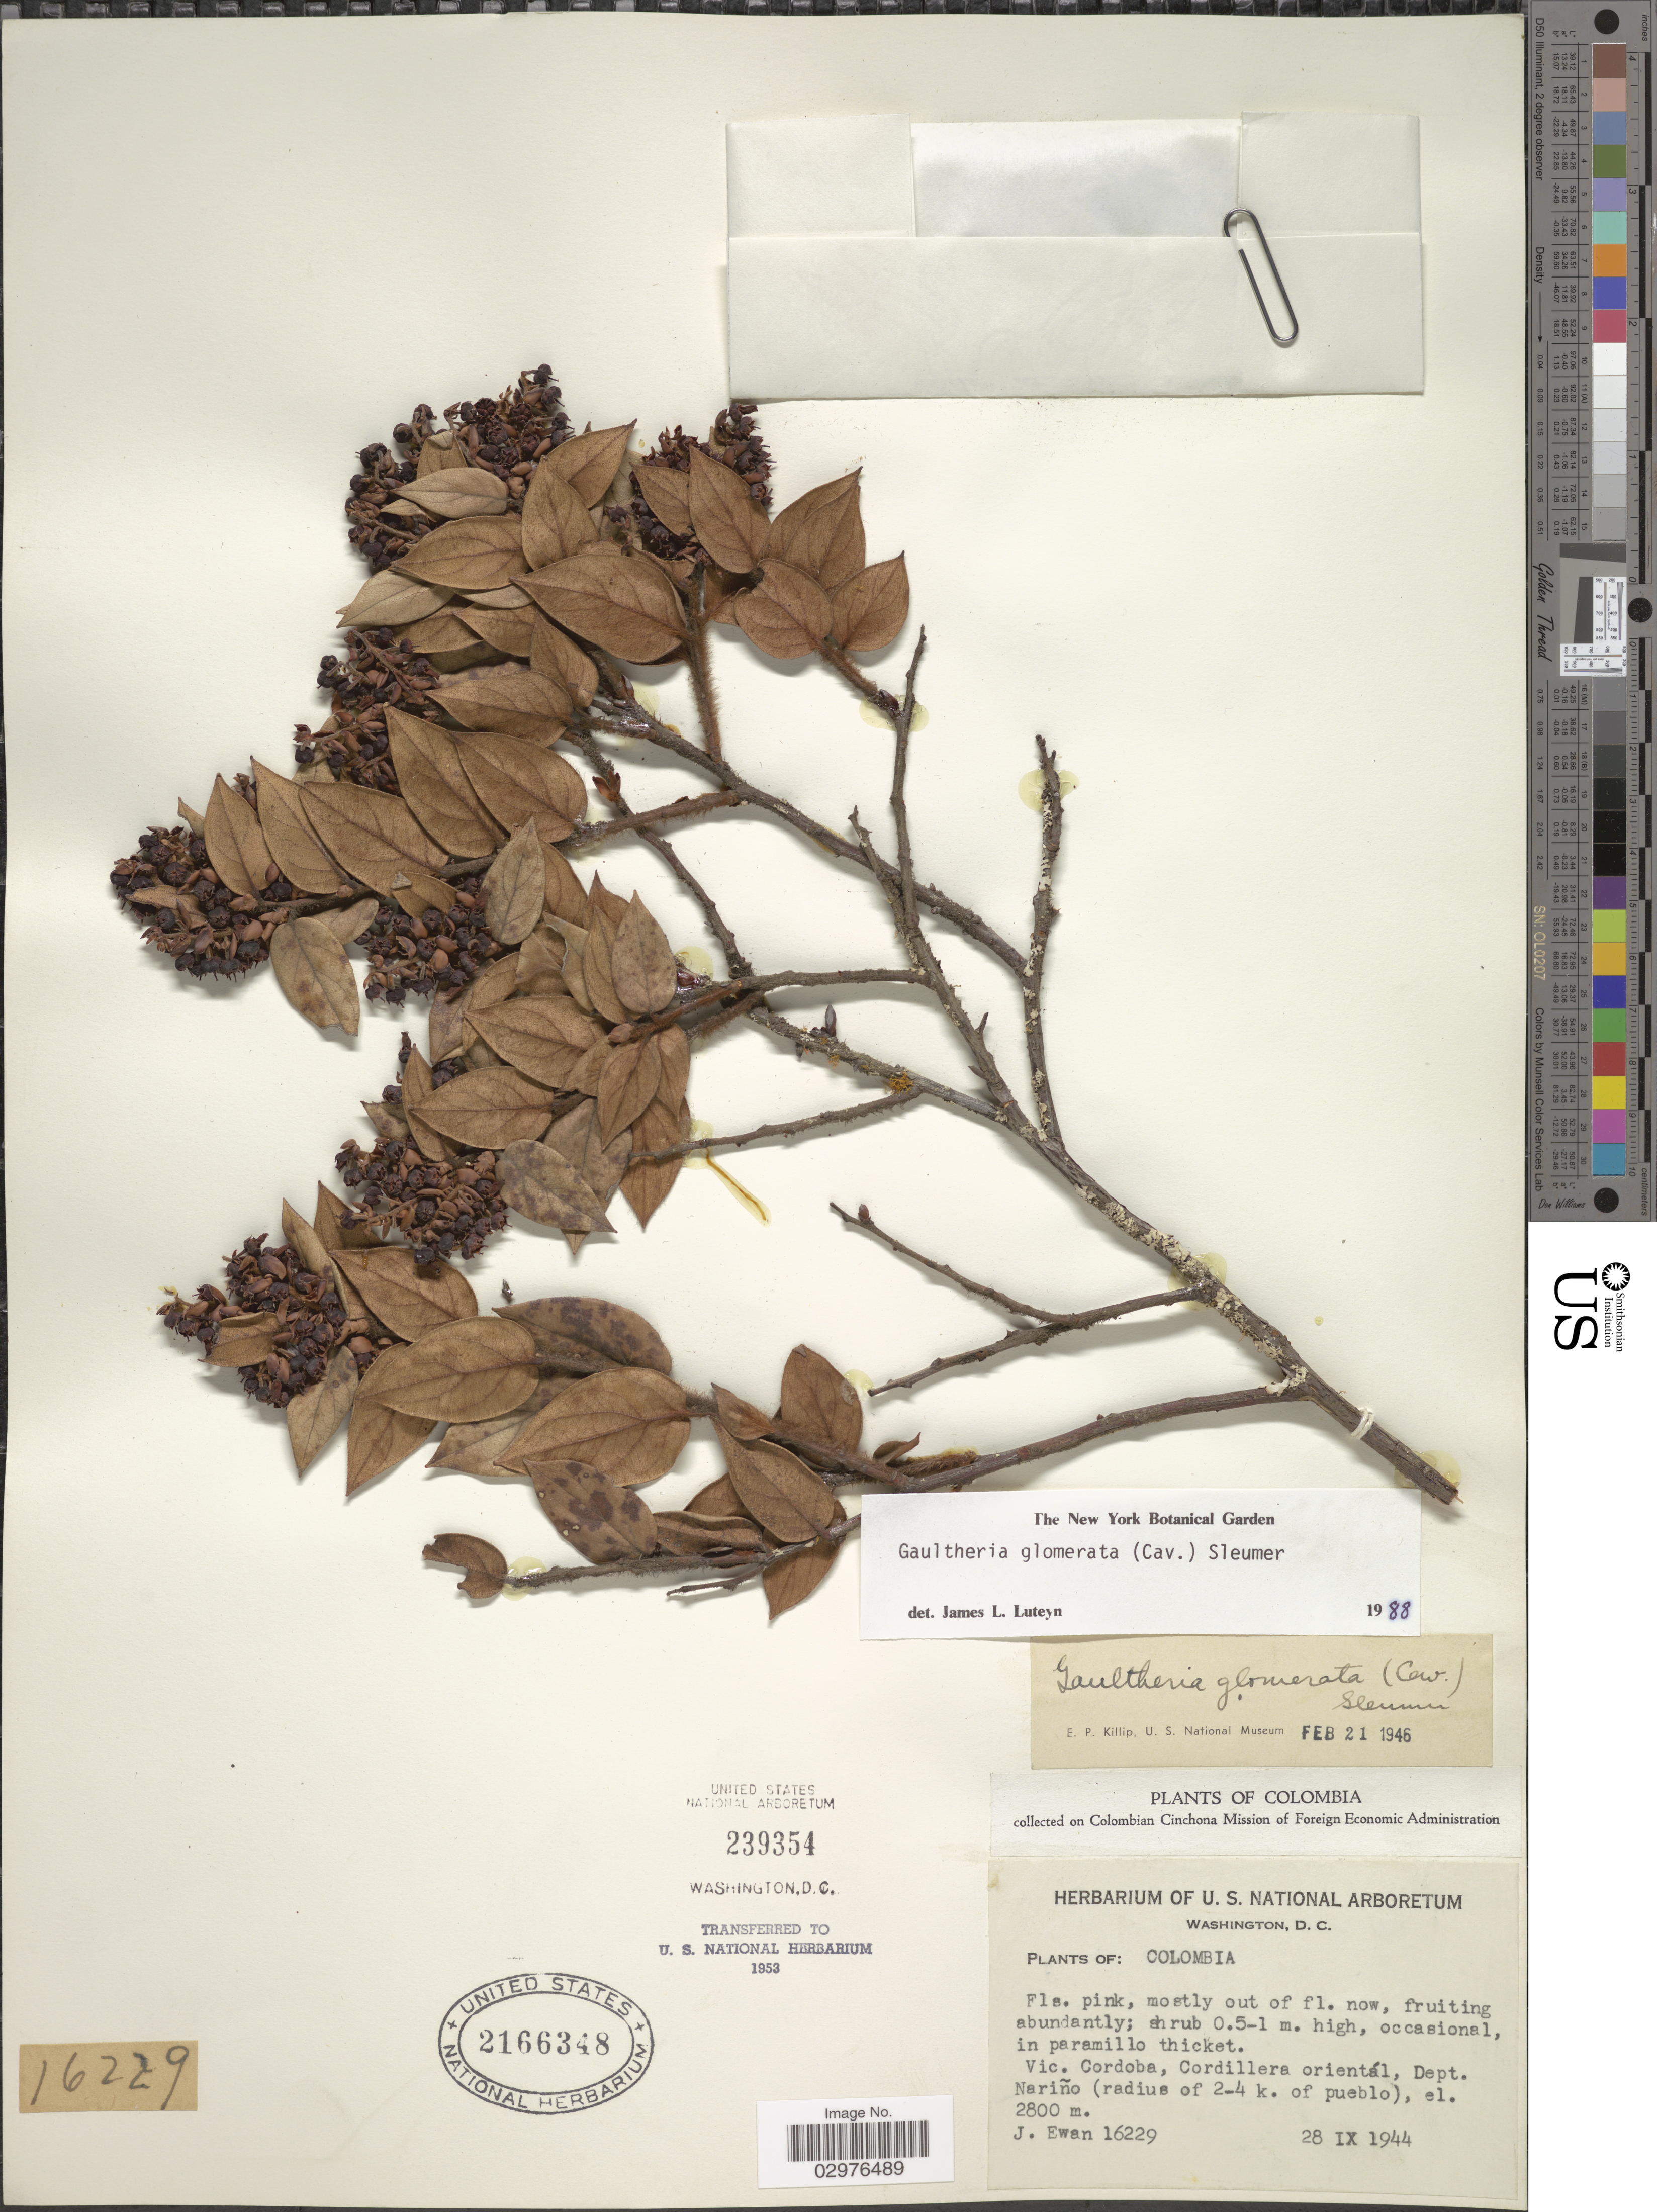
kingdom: Plantae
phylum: Tracheophyta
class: Magnoliopsida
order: Ericales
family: Ericaceae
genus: Gaultheria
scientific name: Gaultheria glomerata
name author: (Cav.) Sleumer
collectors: J. A. Ewan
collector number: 16229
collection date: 1944-09-28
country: Colombia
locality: Vic. Cordoba, Cordillera orientál, Dept. Nariño (radius of 2-4 k. of pueblo).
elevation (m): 2800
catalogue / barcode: US 2166348